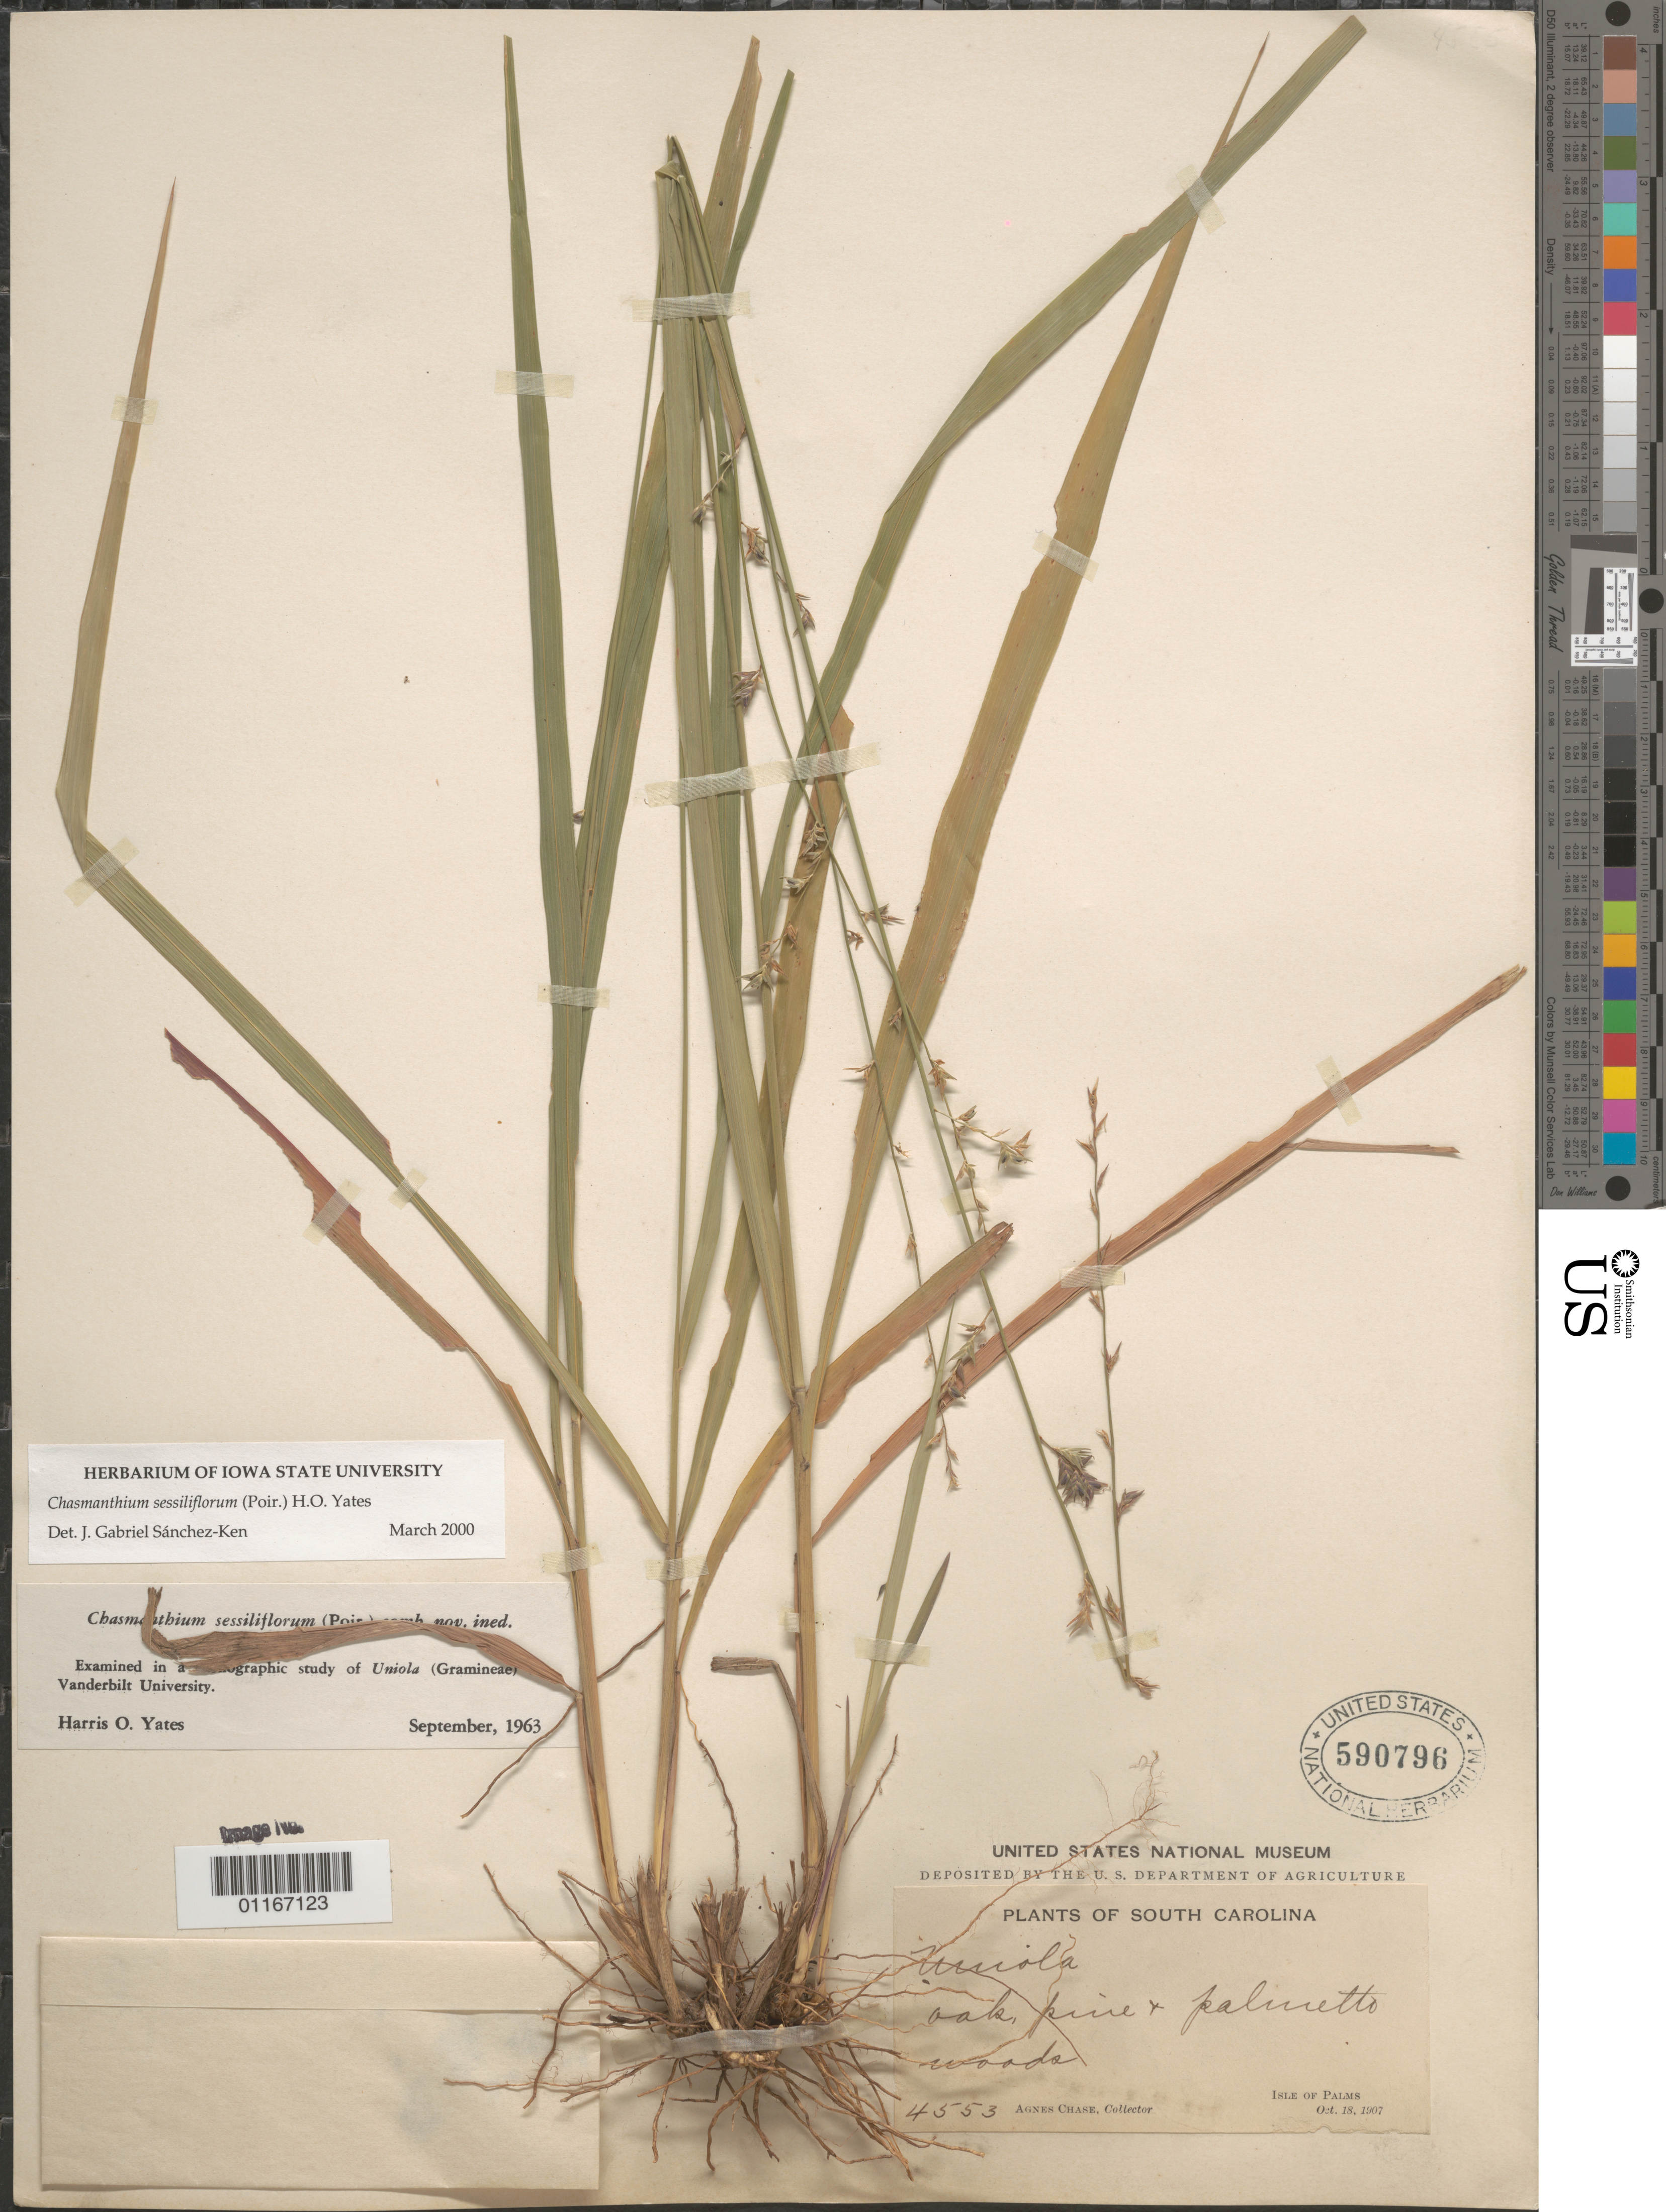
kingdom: Plantae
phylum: Tracheophyta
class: Liliopsida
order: Poales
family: Poaceae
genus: Chasmanthium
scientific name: Chasmanthium sessiliflorum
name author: (Poir.) H.O. Yates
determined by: Sánchez-Ken, J. G.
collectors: A. Chase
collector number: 4553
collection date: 1907-10-18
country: United States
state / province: South Carolina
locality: Isle of Palms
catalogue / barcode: US 590796